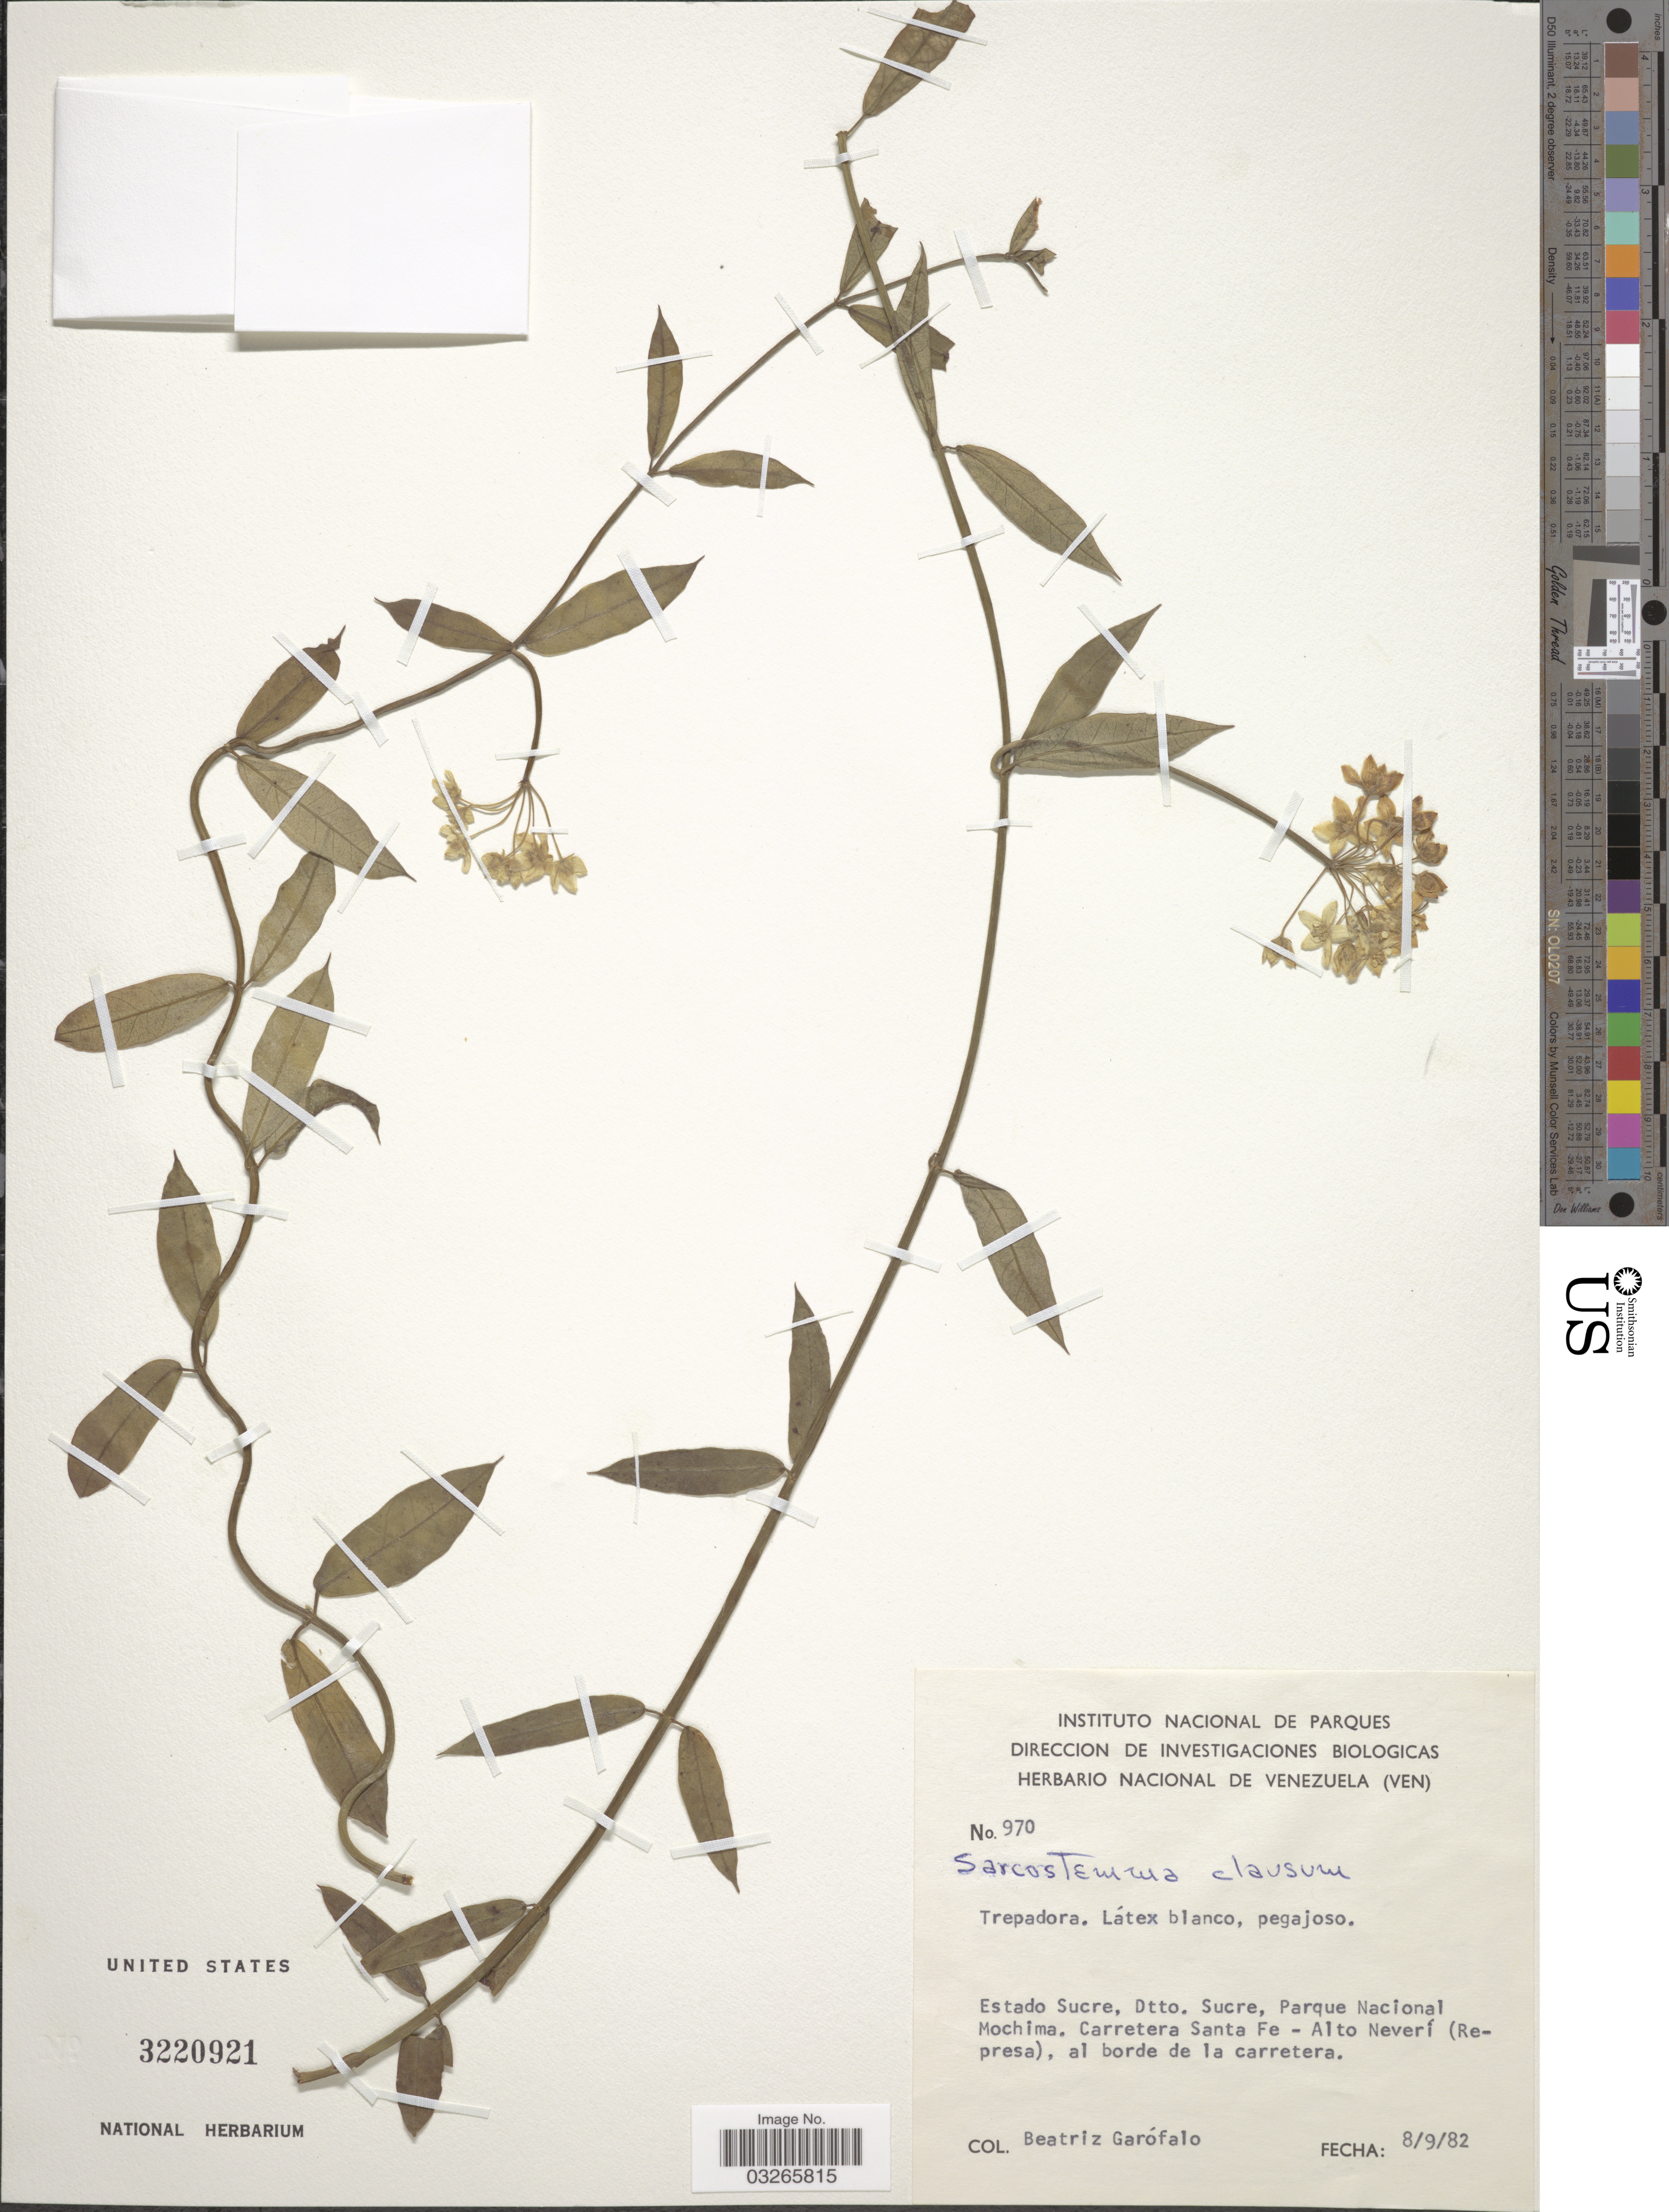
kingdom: Plantae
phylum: Tracheophyta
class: Magnoliopsida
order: Gentianales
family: Apocynaceae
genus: Sarcostemma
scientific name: Sarcostemma clausum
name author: (Jacq.) Schult.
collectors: B. Garofalo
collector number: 970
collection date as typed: Transcribed d/m/y: 8/9/82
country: Venezuela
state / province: Sucre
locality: Dtto. Sucre, Parque Nacional Mochima. Carretera Santa Fe - Alto Neverí (Represa), al borde de la carretera.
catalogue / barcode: US 3220921